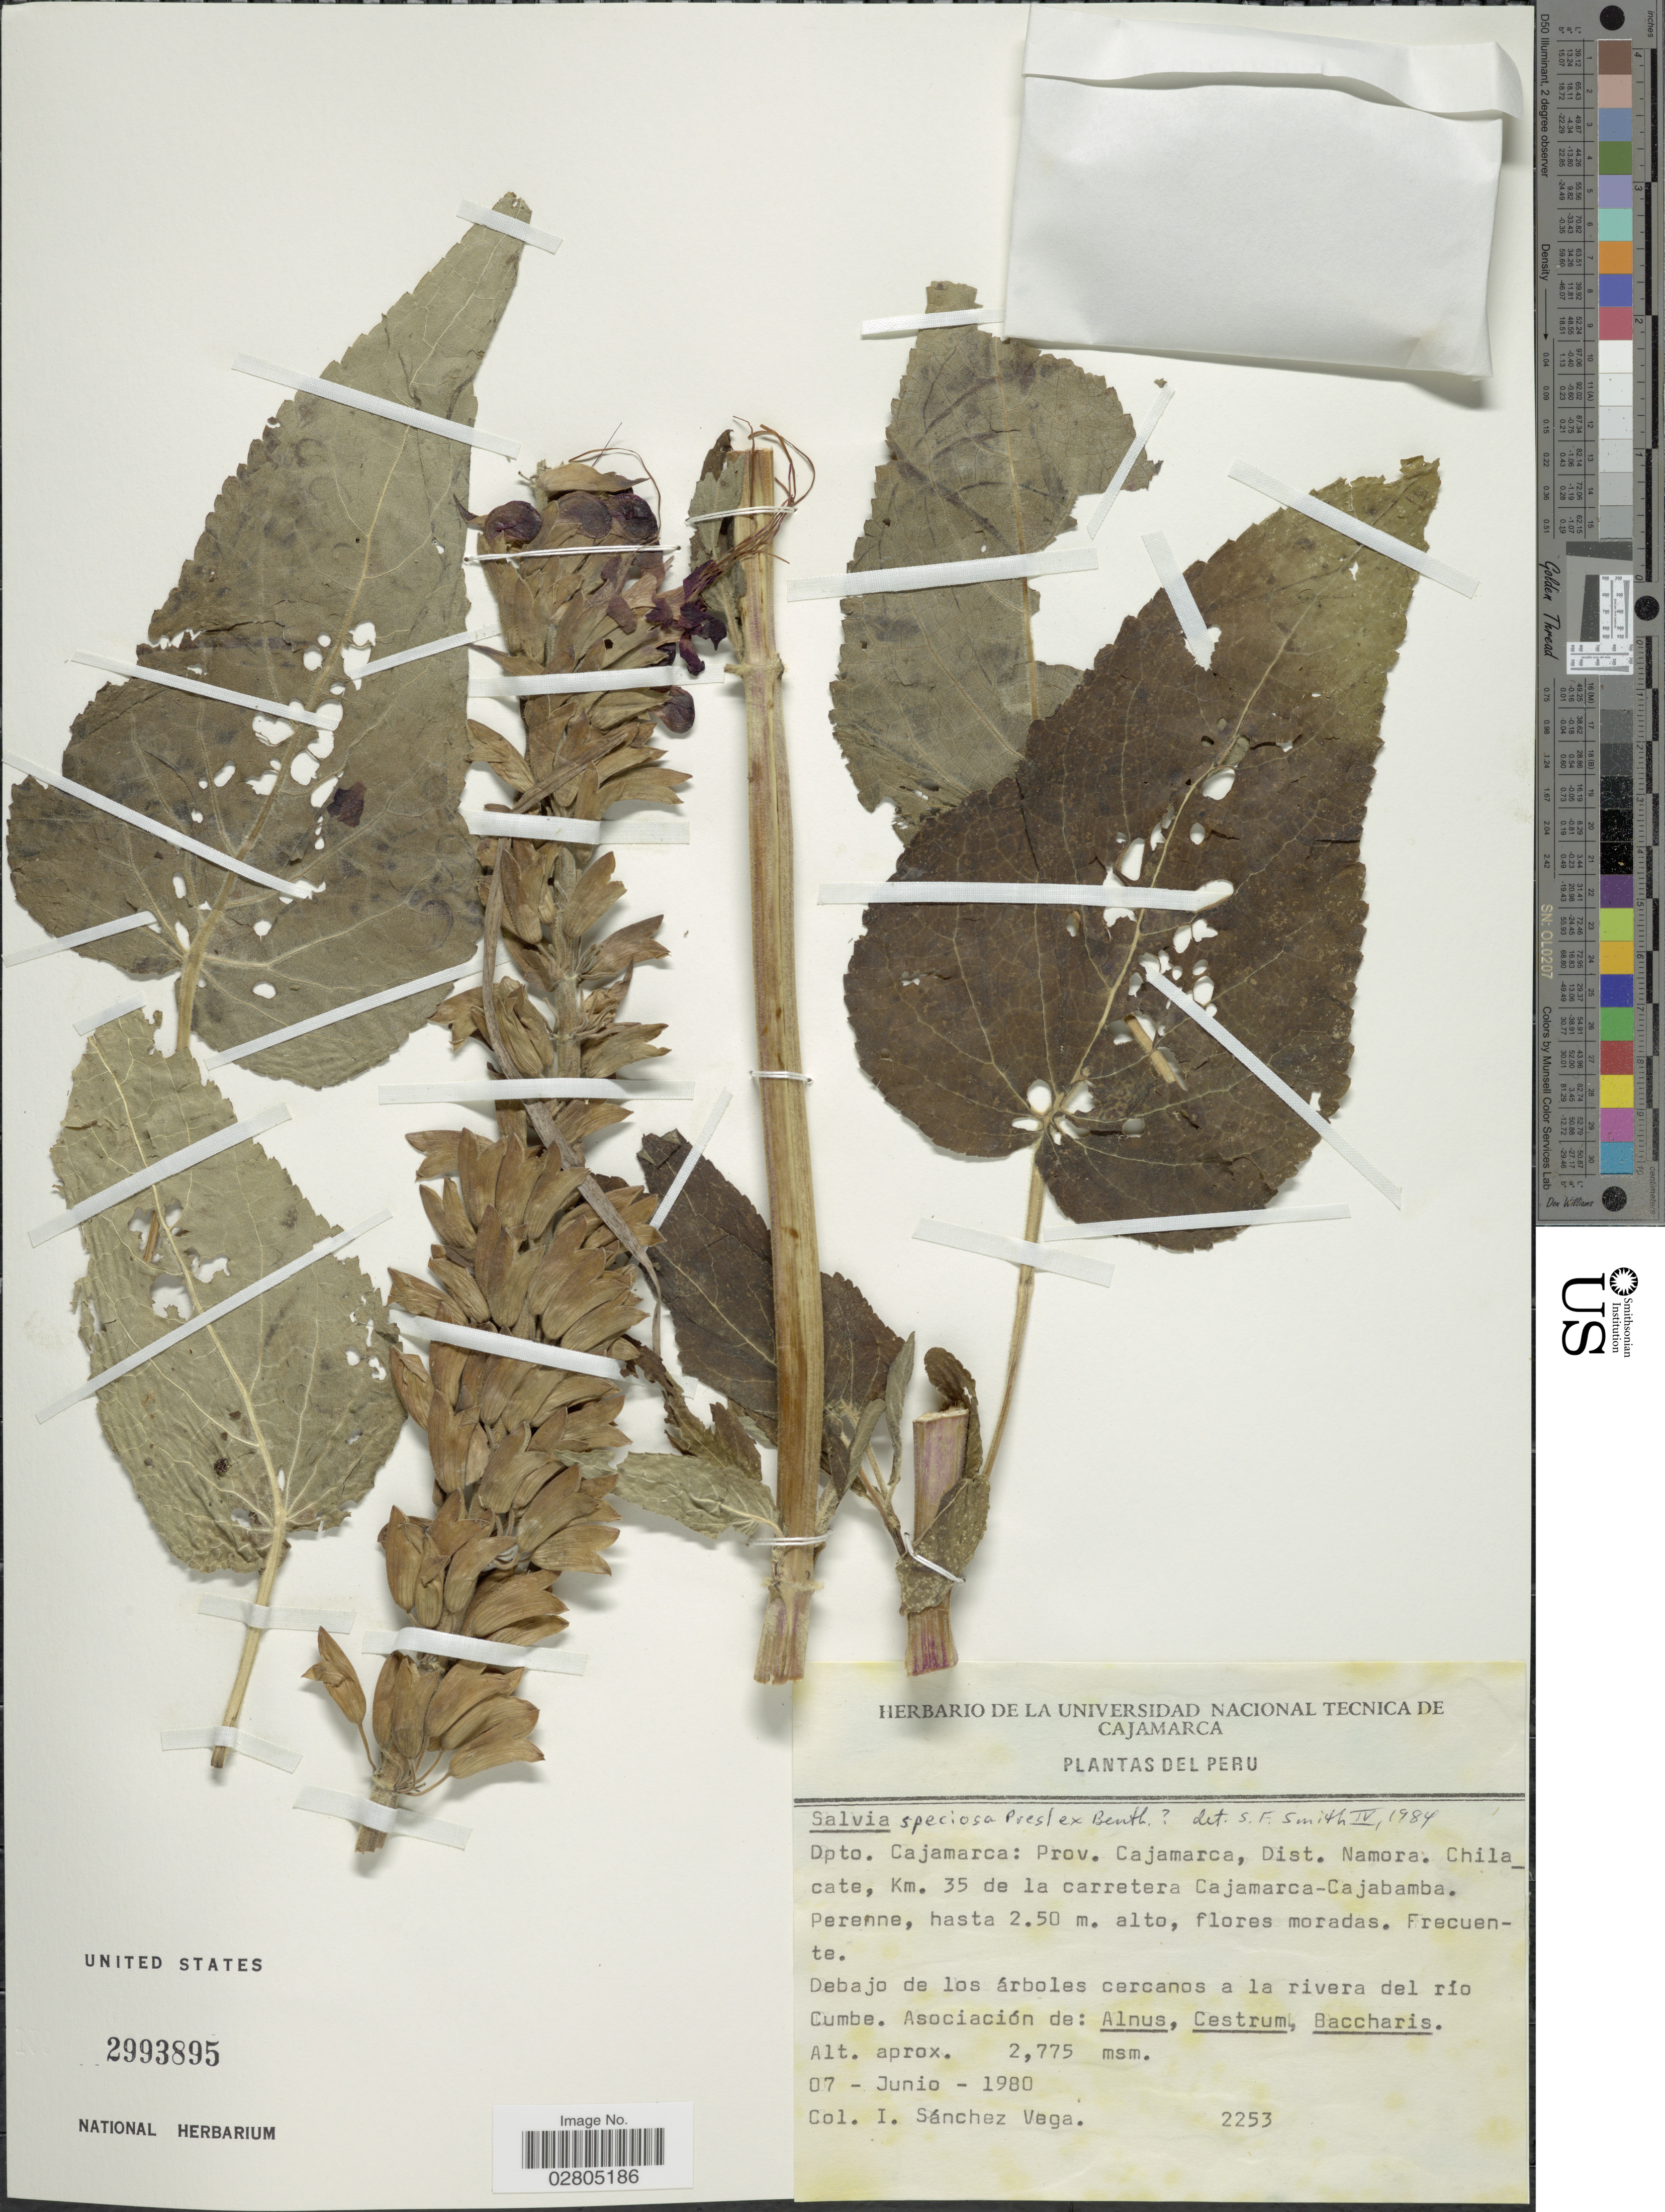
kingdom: Plantae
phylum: Tracheophyta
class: Magnoliopsida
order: Lamiales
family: Lamiaceae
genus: Salvia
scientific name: Salvia speciosa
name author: C. Presl ex Benth.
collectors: I. Sánchez Vega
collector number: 2253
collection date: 1980-06-07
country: Peru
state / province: Cajamarca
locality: Dpto. Cajamarca, Prov. Cajamarca, Dist. Namora, Chilacate, Km. 35 de la carretera Cajamarca-Cajabamba, Debajo de los árboles cercanos a la rivera del río Cumbe.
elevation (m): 2775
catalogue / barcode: US 2993895